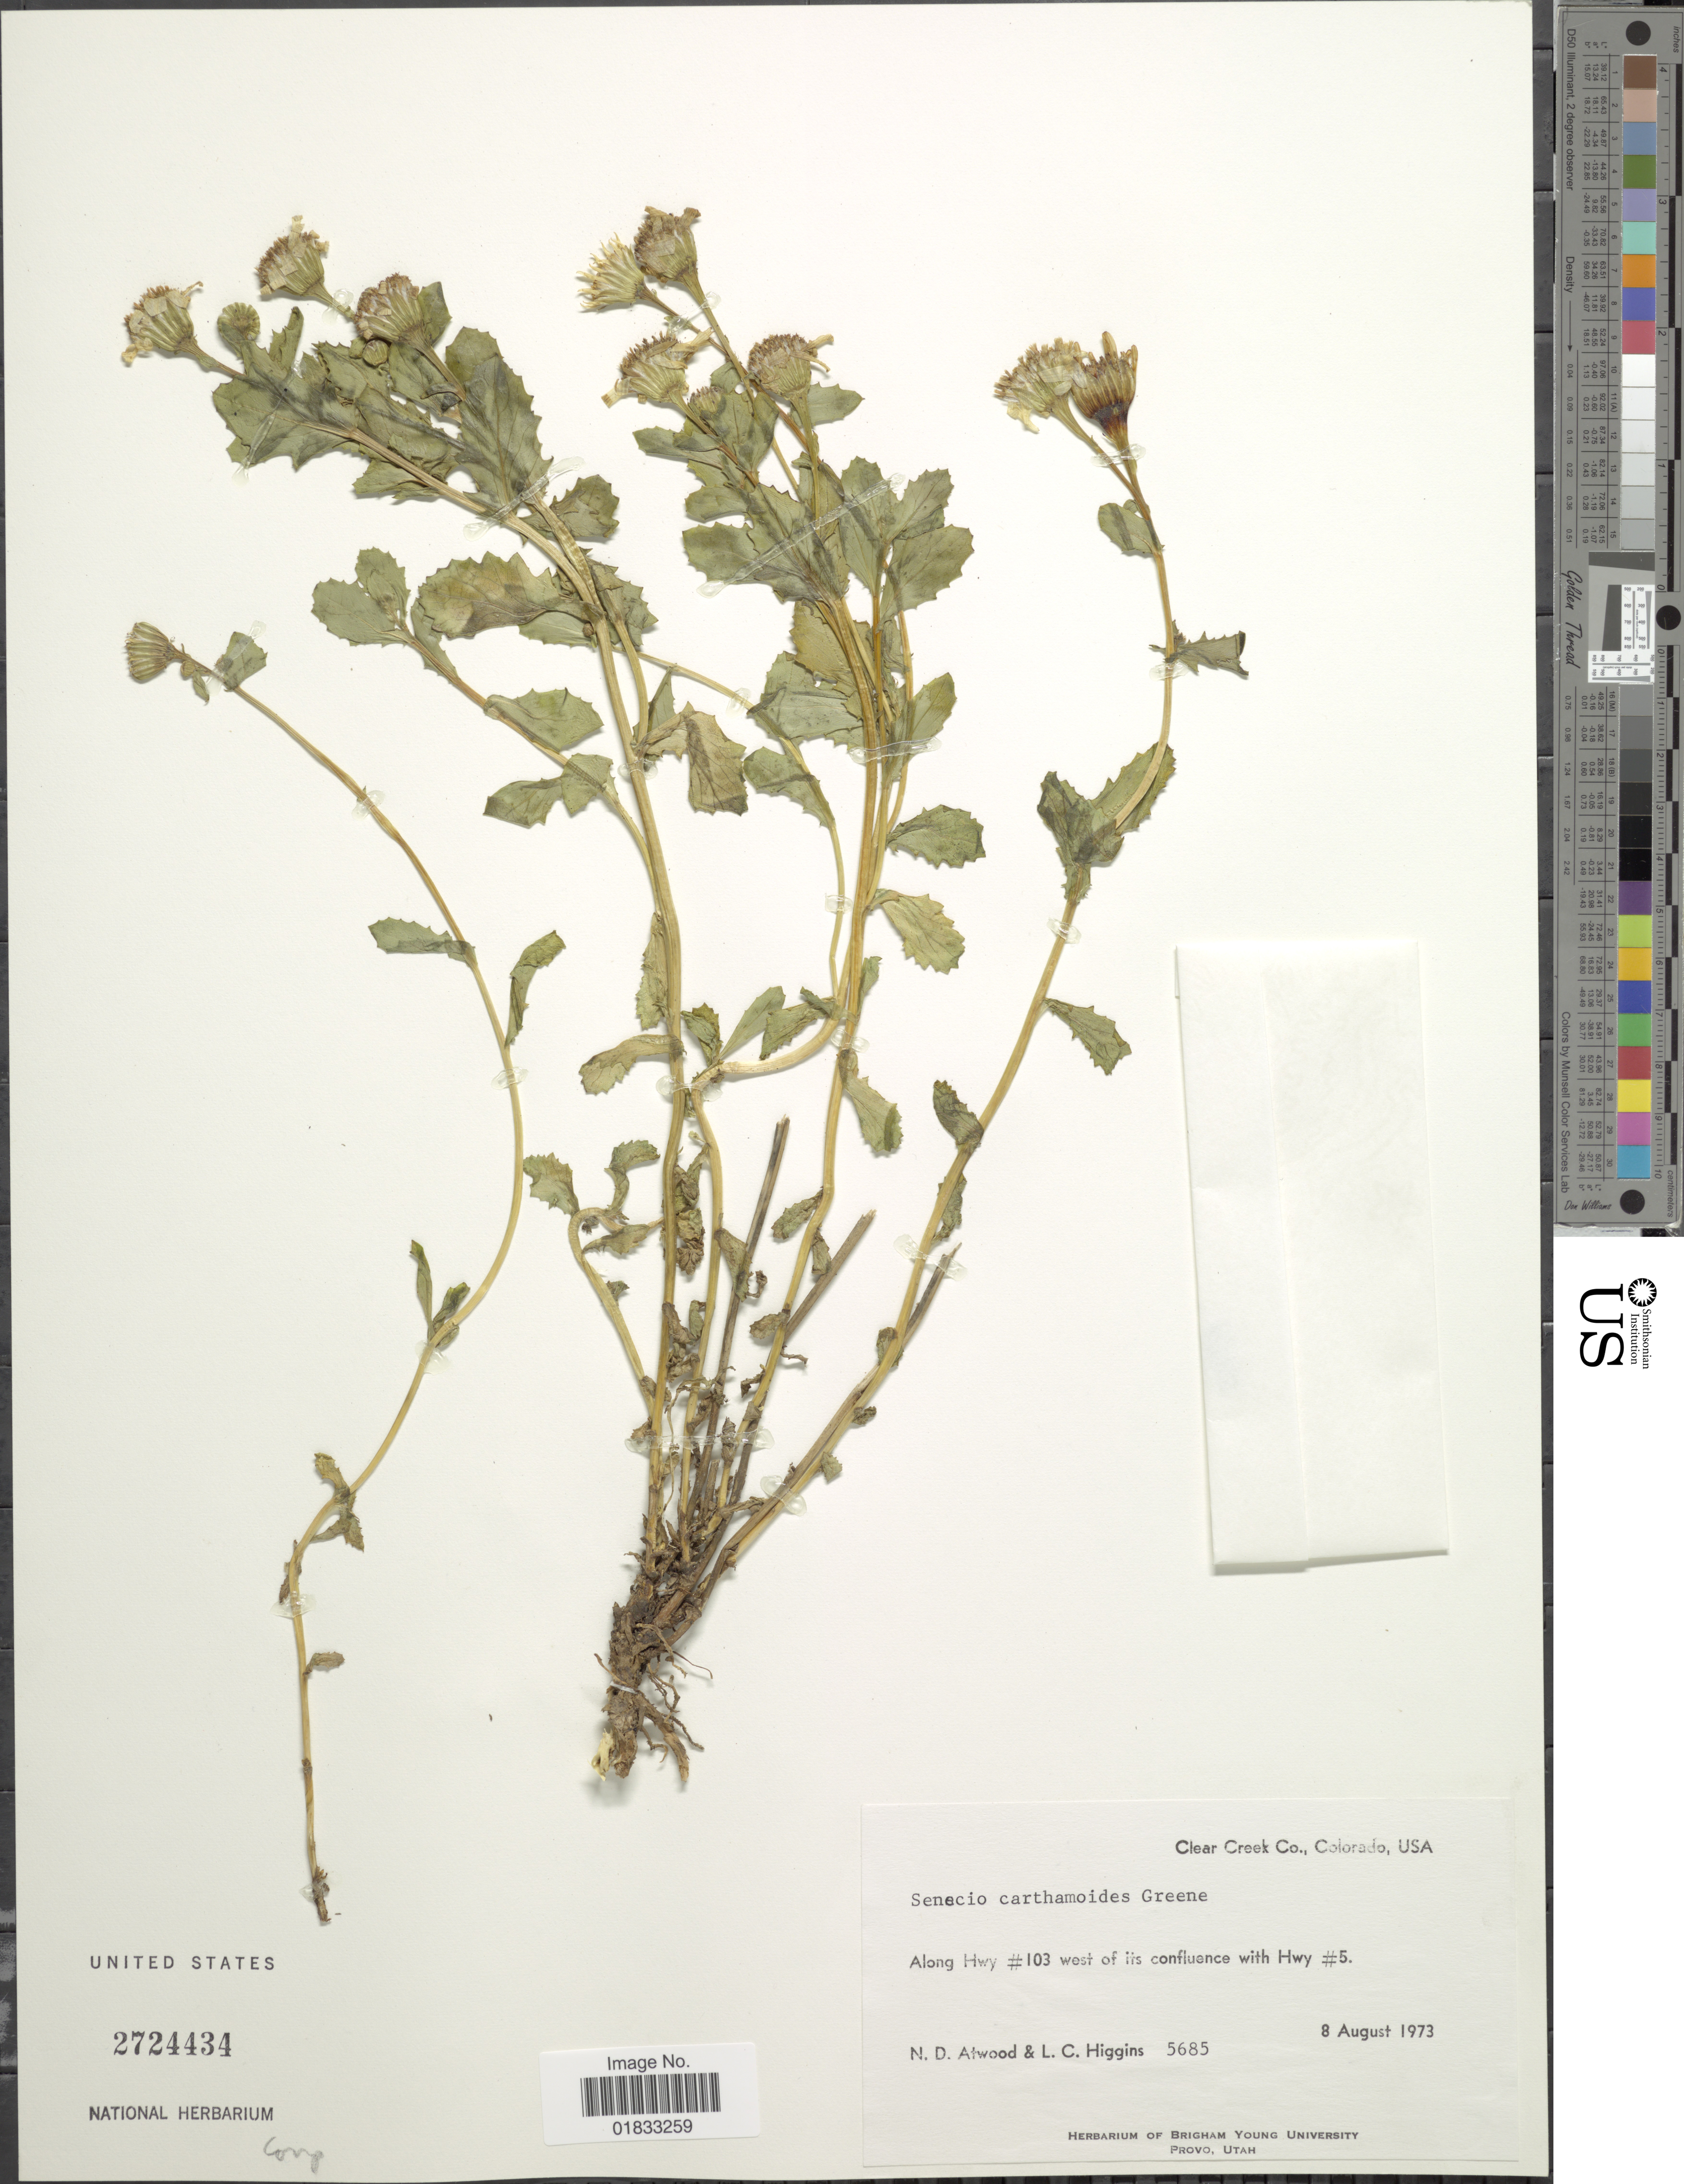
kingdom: Plantae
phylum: Tracheophyta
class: Magnoliopsida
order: Asterales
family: Asteraceae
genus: Senecio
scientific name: Senecio fremontii var. blitoides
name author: (Greene) Cronq.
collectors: N. Atwood & L. Higgins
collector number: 5685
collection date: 1973-08-08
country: United States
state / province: Colorado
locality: Clear Creek Co., Along Hwy #103 of Its confluence with Hwy #5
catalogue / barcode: US 2724434